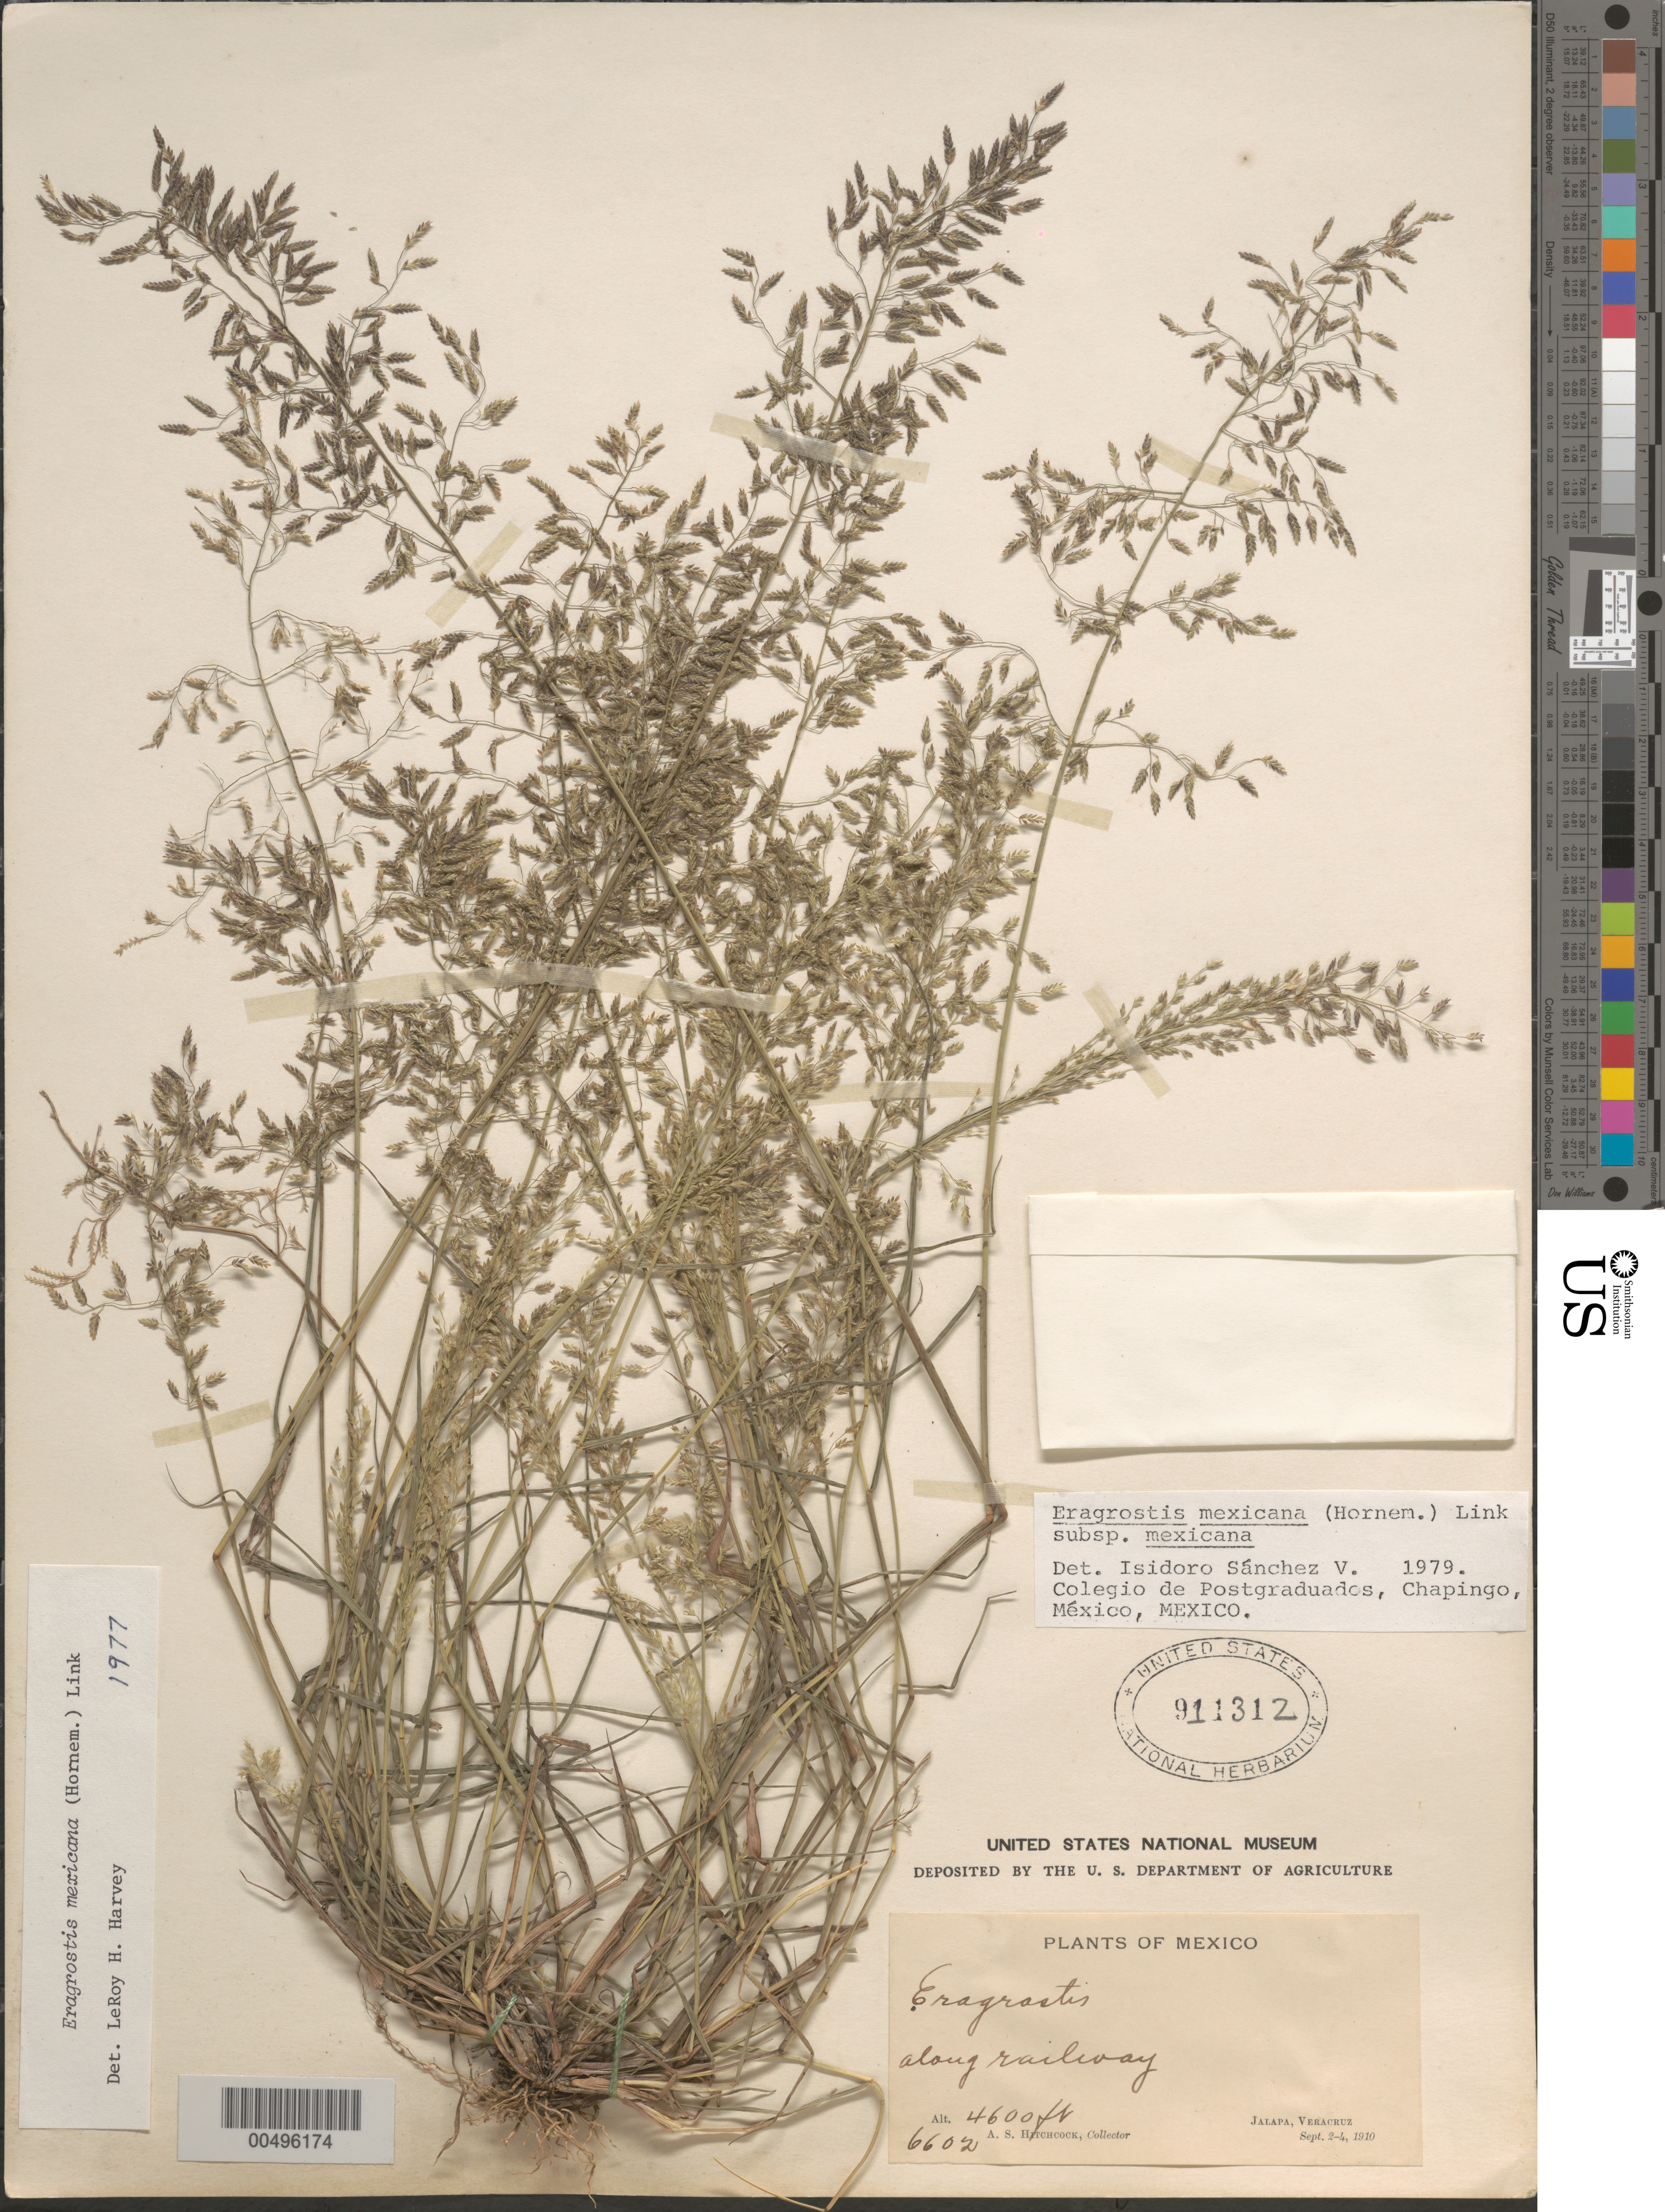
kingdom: Plantae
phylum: Tracheophyta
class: Liliopsida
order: Poales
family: Poaceae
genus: Eragrostis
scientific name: Eragrostis mexicana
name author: (Hornem.) Link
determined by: Sánchez Vega, I. M.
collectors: A. S. Hitchcock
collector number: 6602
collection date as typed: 2 Sep 1910 to 4 Sep 1910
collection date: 1910-09-02/1910-09-04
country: Mexico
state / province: Veracruz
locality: Jalapa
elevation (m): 1402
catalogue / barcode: US 911312